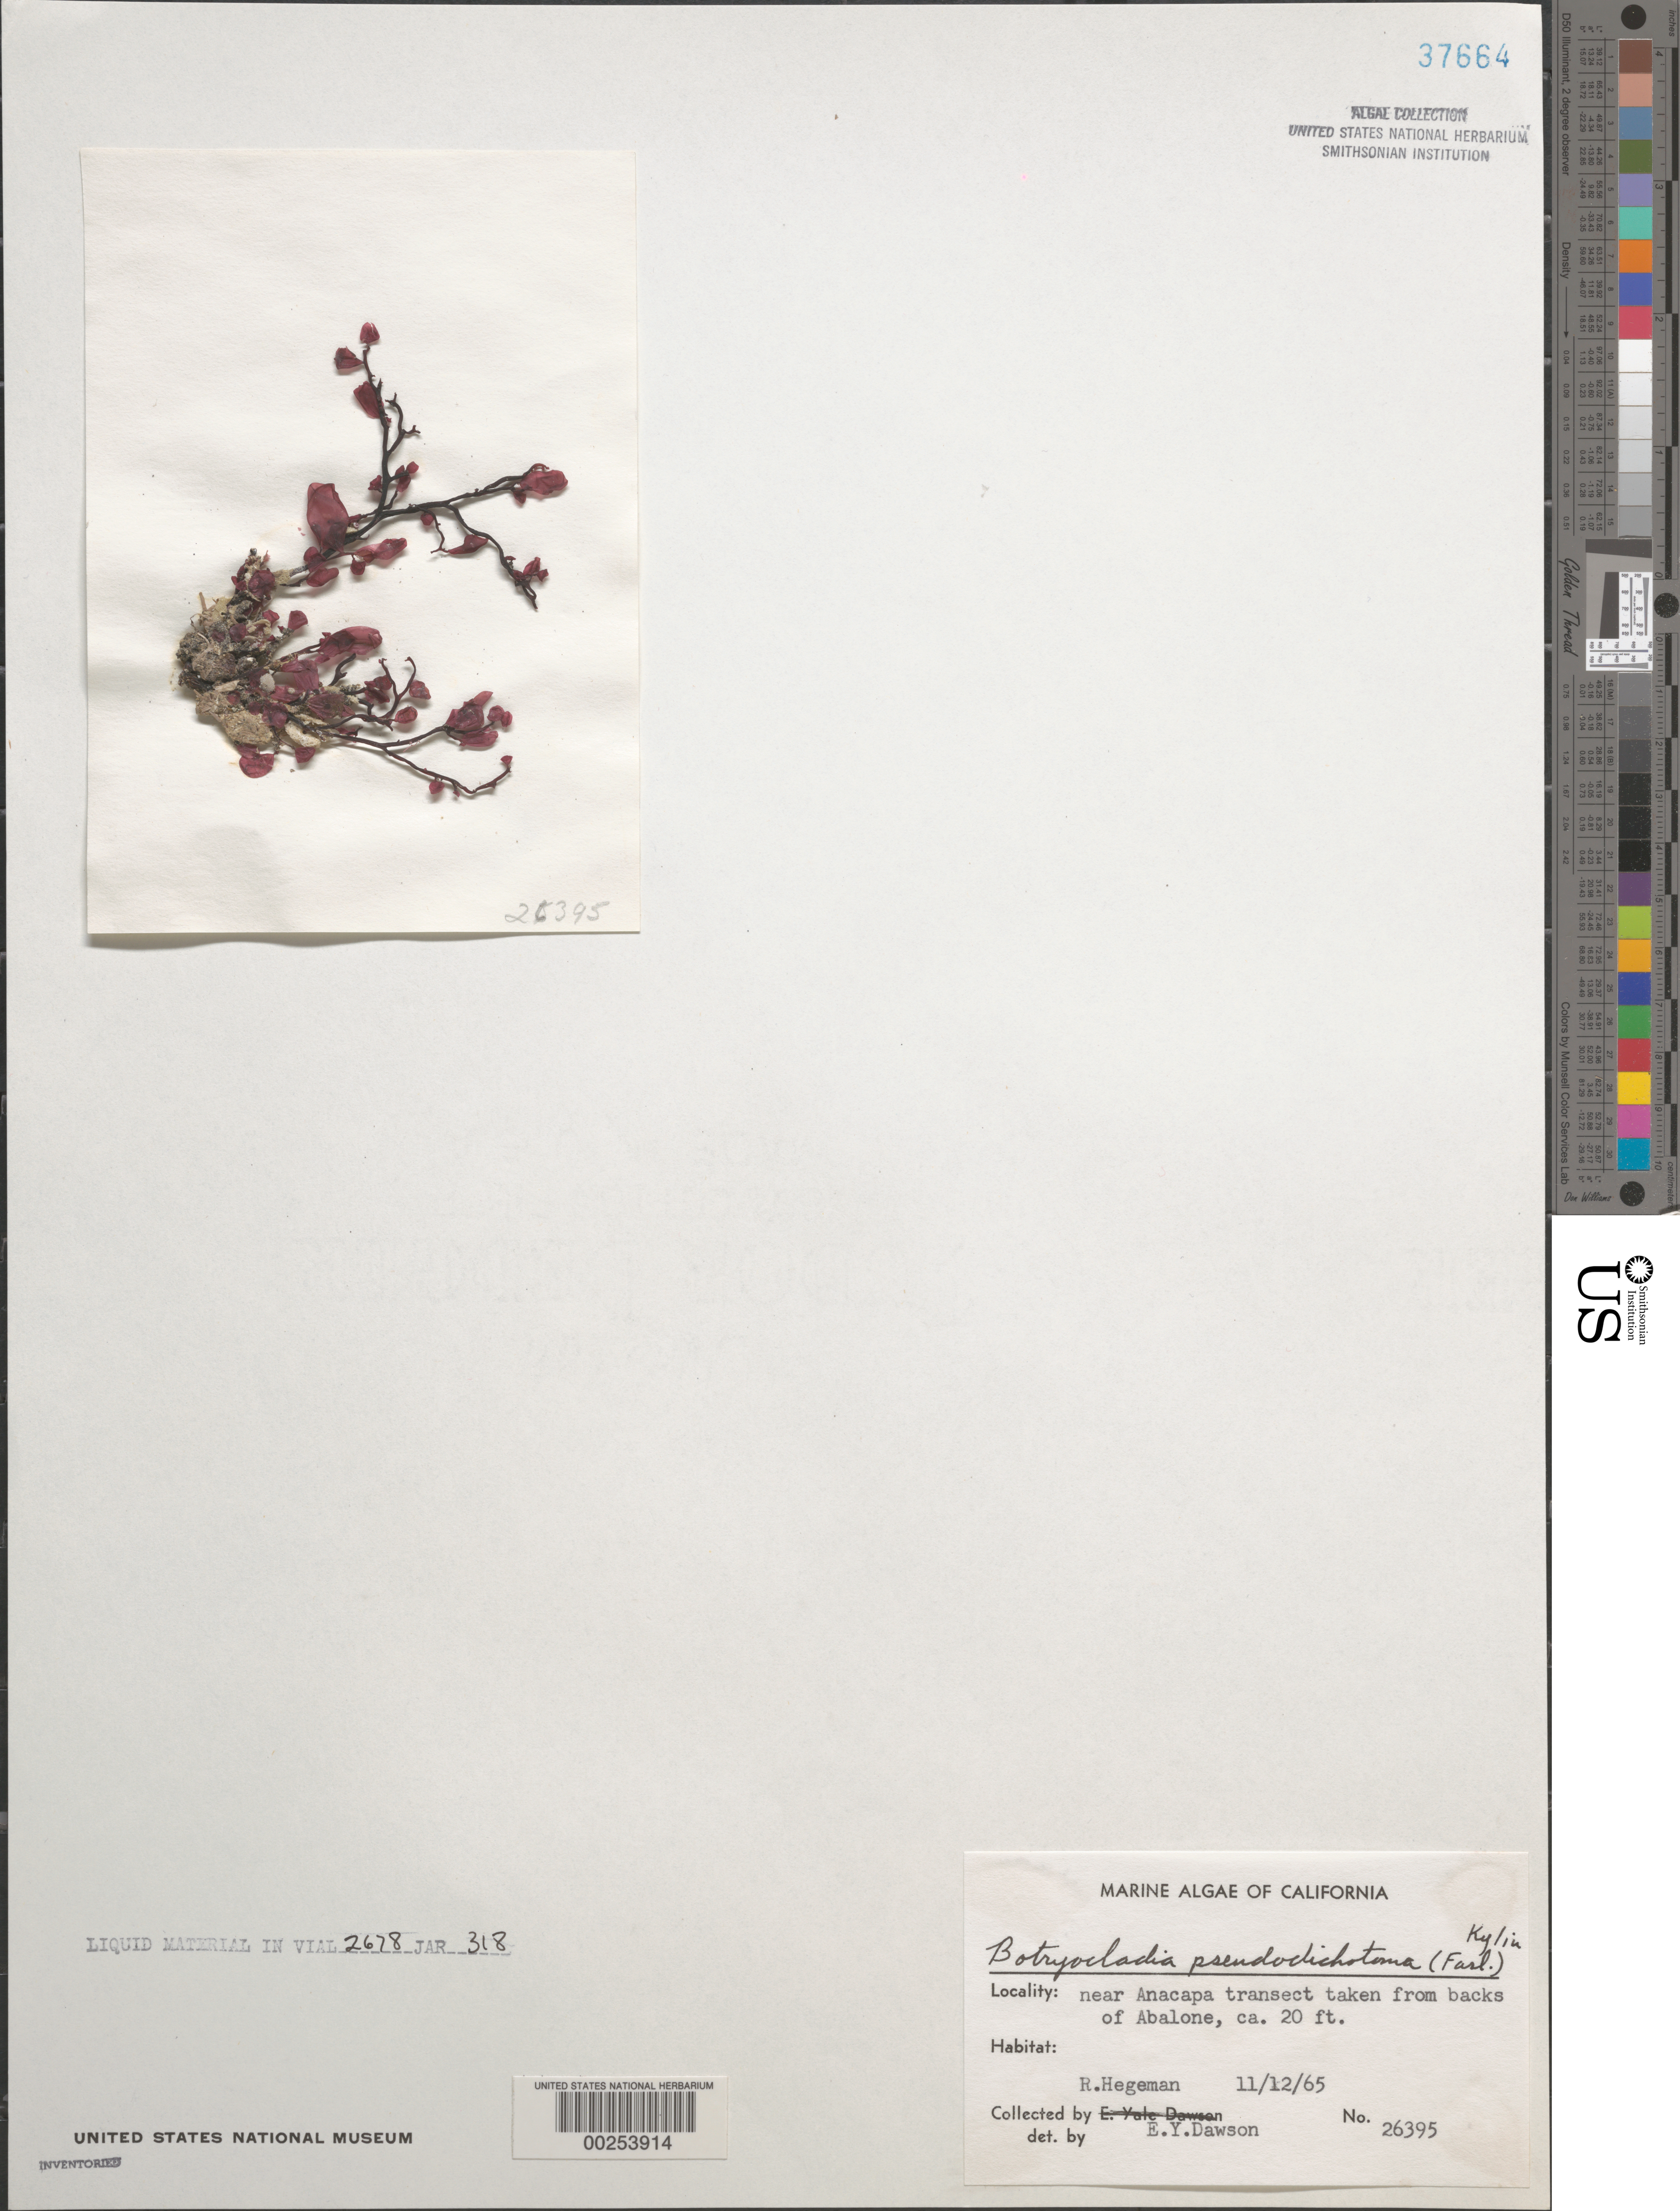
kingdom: Plantae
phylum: Rhodophyta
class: Florideophyceae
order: Rhodymeniales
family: Rhodymeniaceae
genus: Botryocladia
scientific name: Botryocladia pseudodichotoma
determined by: Dawson, E. Y.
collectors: R. Hegeman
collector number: EYD 26395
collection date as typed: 12 Nov 1965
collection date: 1965-11-12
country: United States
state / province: California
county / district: Ventura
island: Anacapa Island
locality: Near the island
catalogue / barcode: US 37664